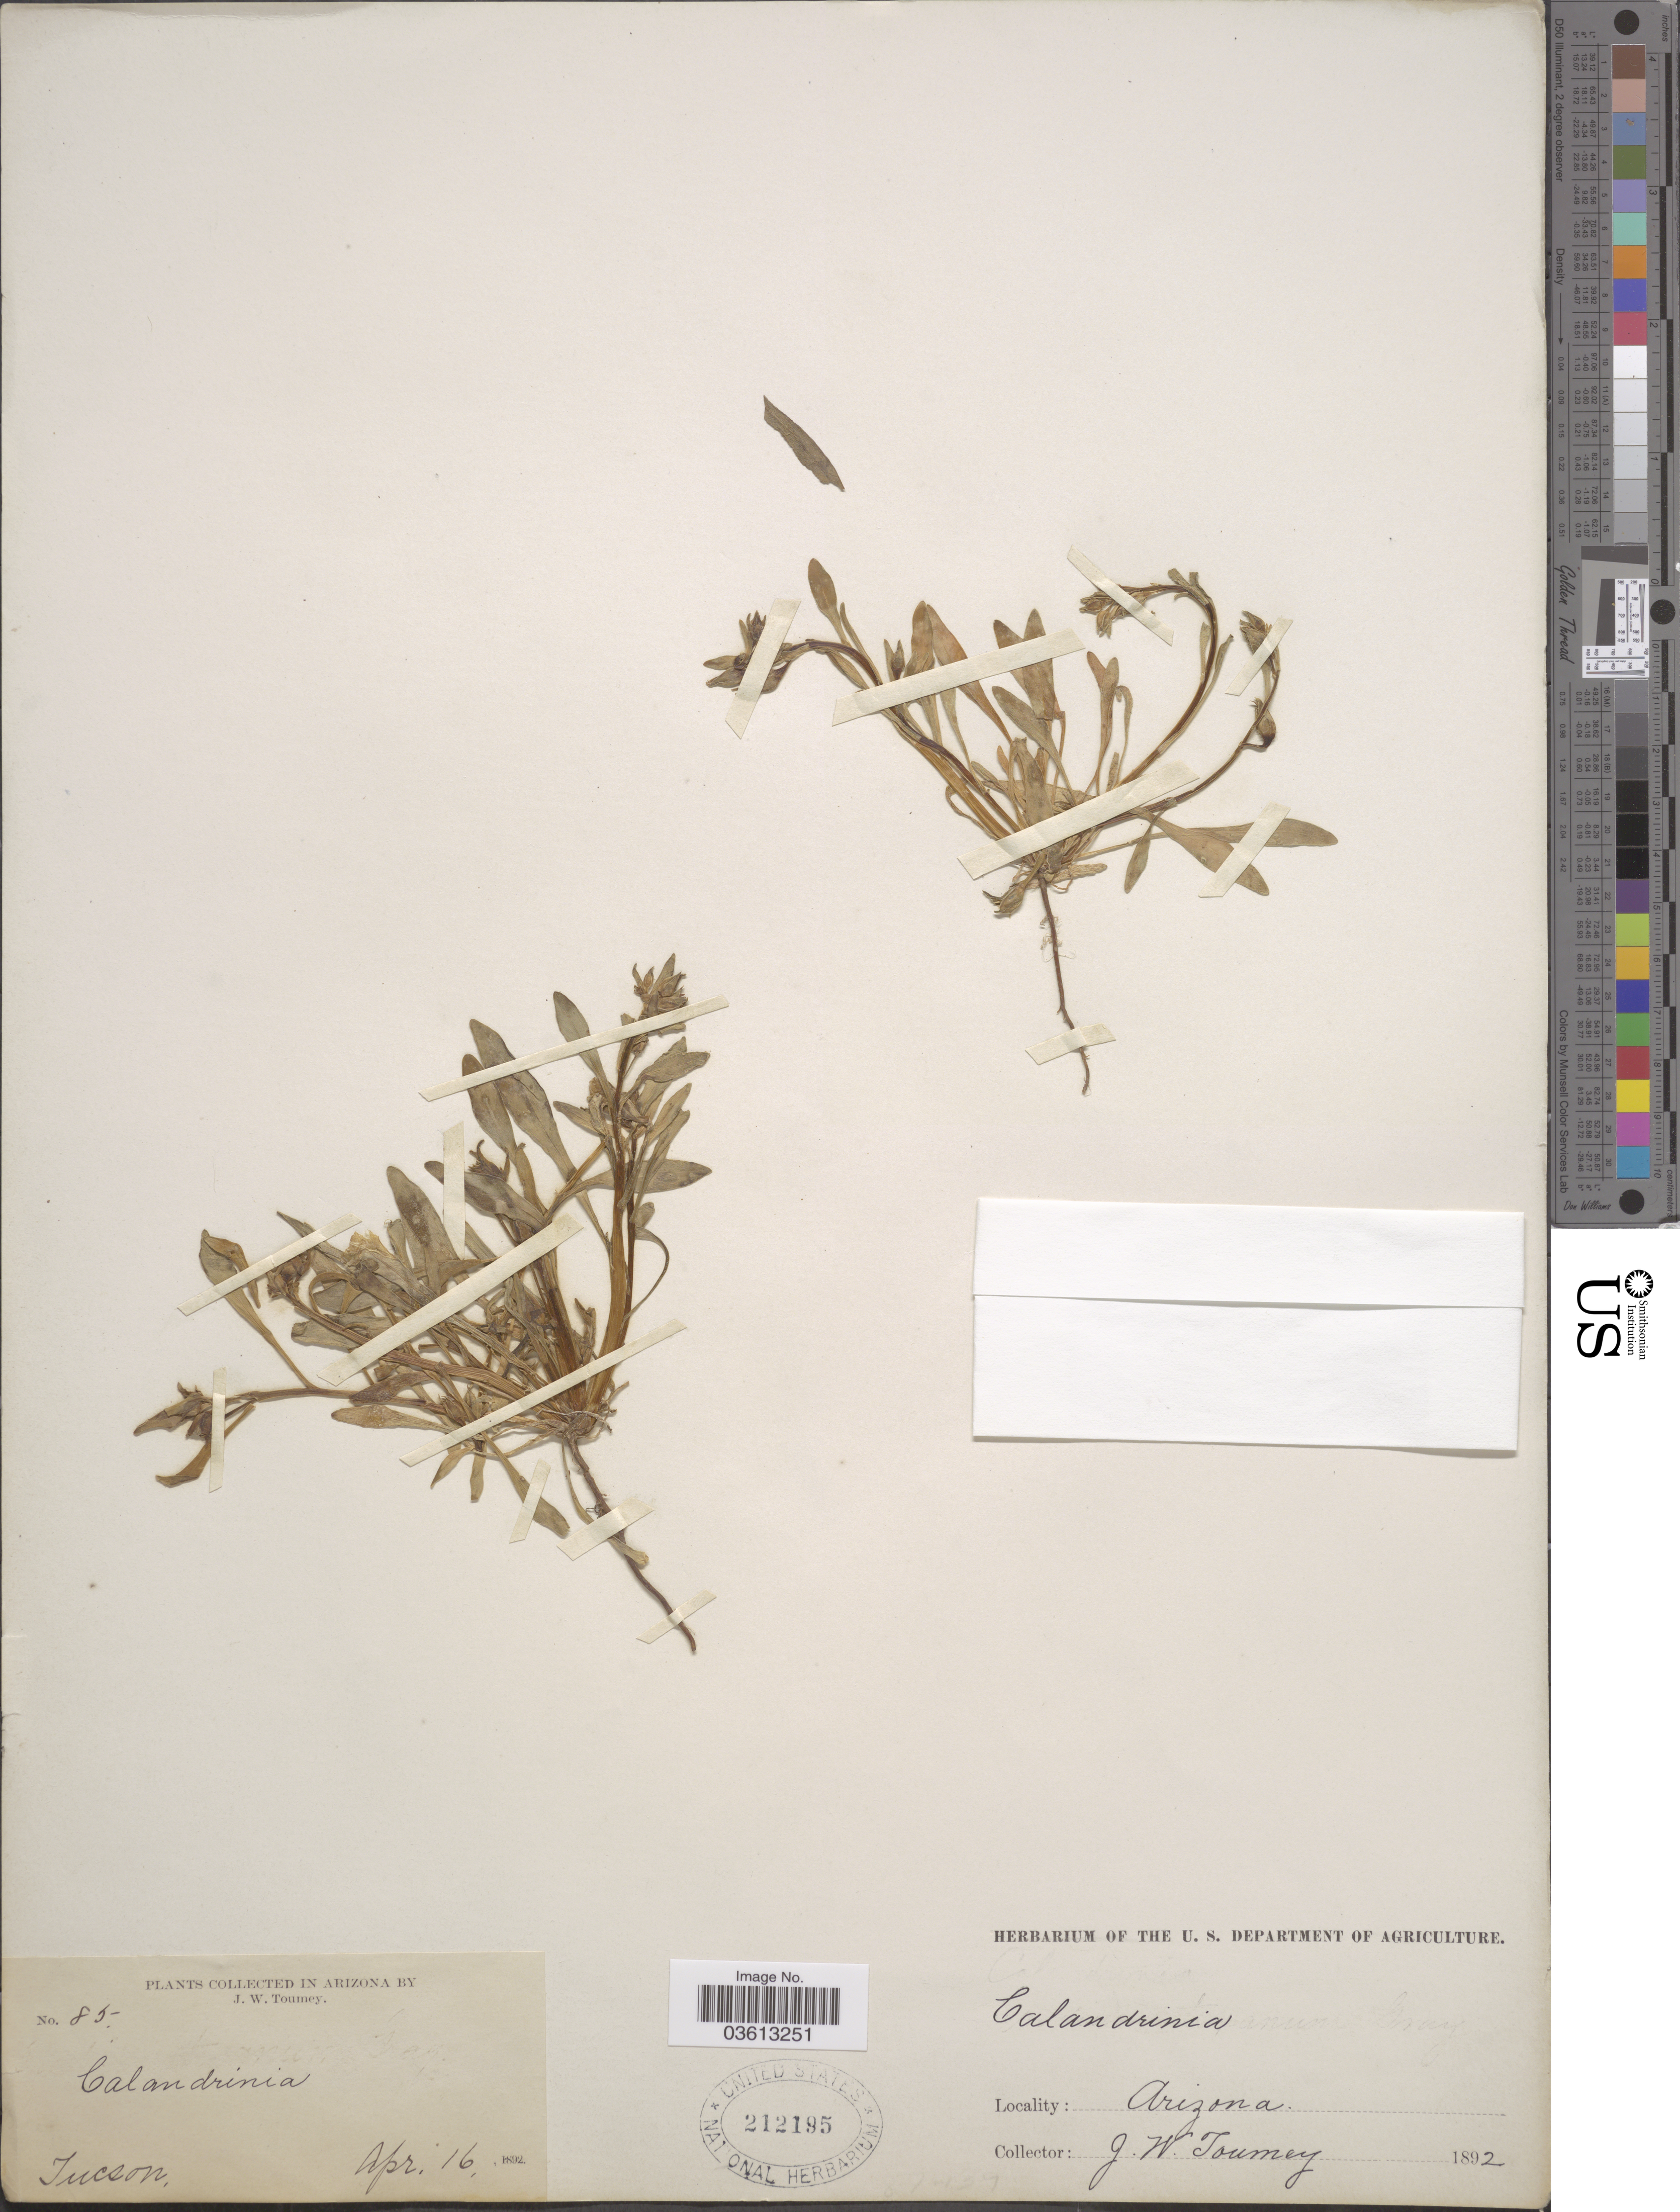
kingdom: Plantae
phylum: Tracheophyta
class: Magnoliopsida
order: Caryophyllales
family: Montiaceae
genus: Calandrinia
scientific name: Calandrinia ciliata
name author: (Ruiz & Pav.) DC.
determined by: Strong, Mark T., (BOT), Smithsonian Institution - National Museum of Natural History (UNITED STATES)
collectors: J. W. Toumey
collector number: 85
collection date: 1892-04-16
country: United States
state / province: Arizona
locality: Tucson.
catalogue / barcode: US 212195